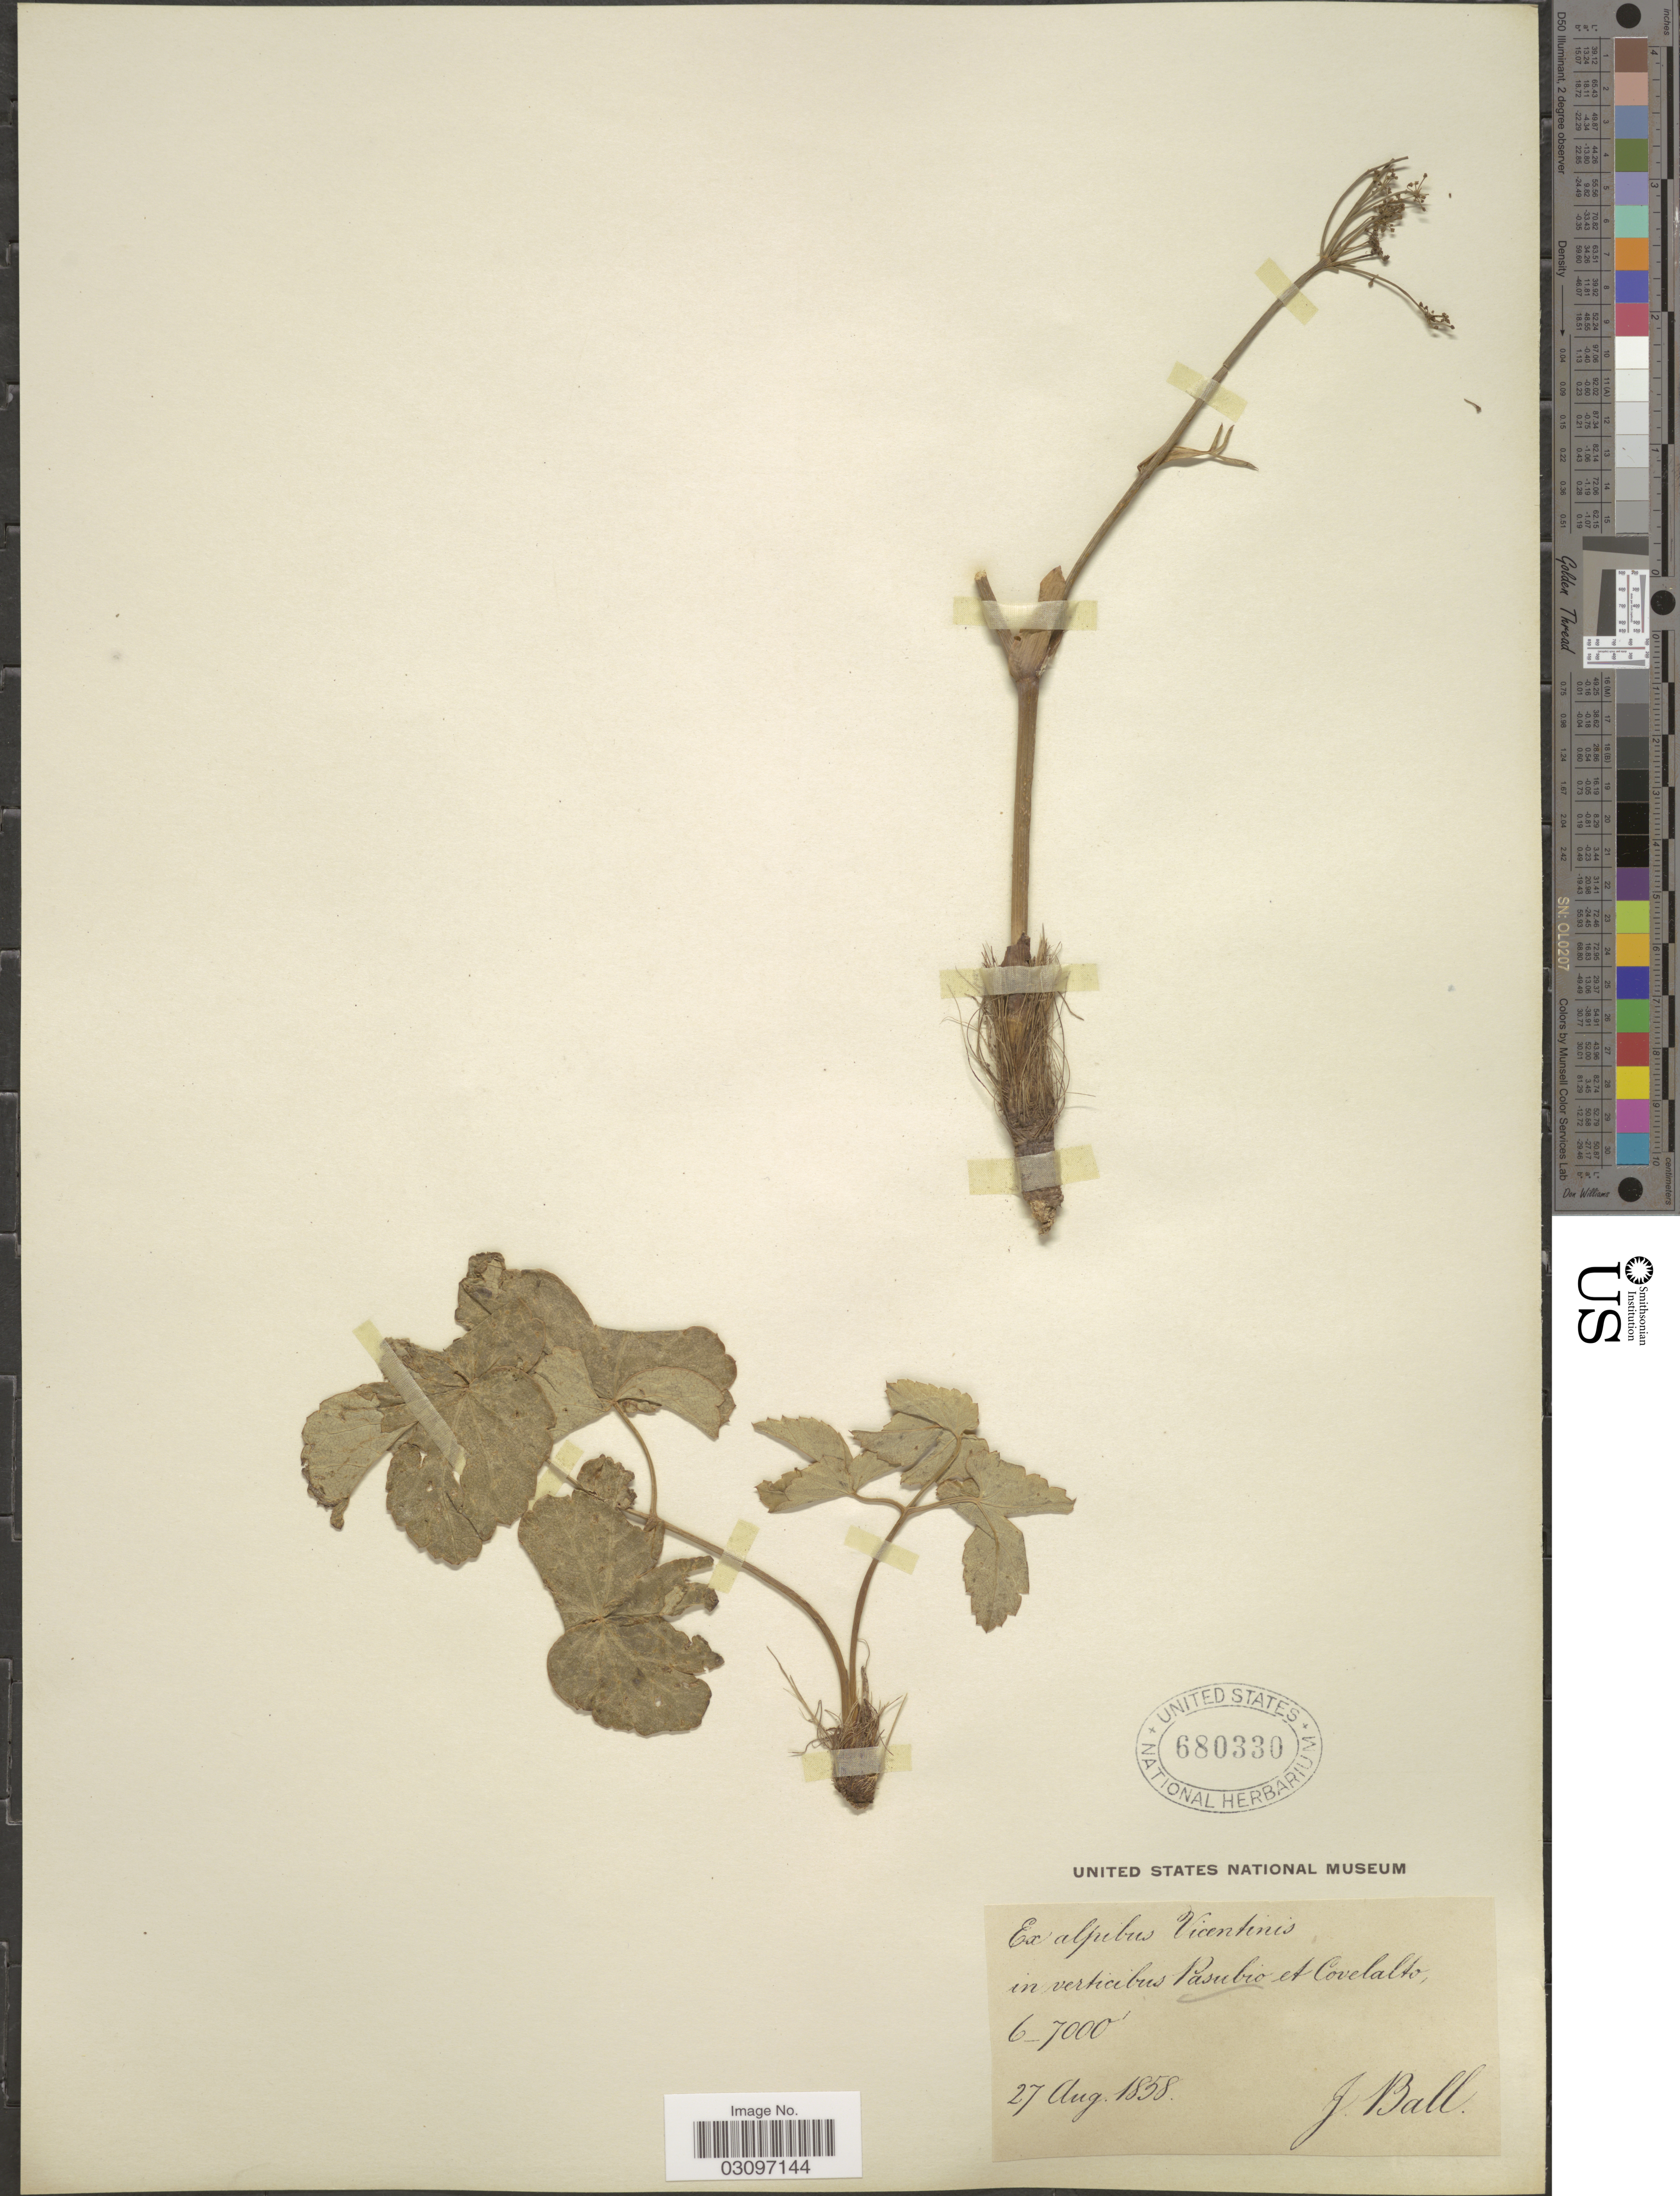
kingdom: Plantae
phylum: Tracheophyta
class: Magnoliopsida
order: Apiales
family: Apiaceae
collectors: J. Ball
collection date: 1858-08-27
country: Italy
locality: Ex alpibus Vicentinis in verticibus Pasubio et Covelalto.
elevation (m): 1829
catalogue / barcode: US 680330